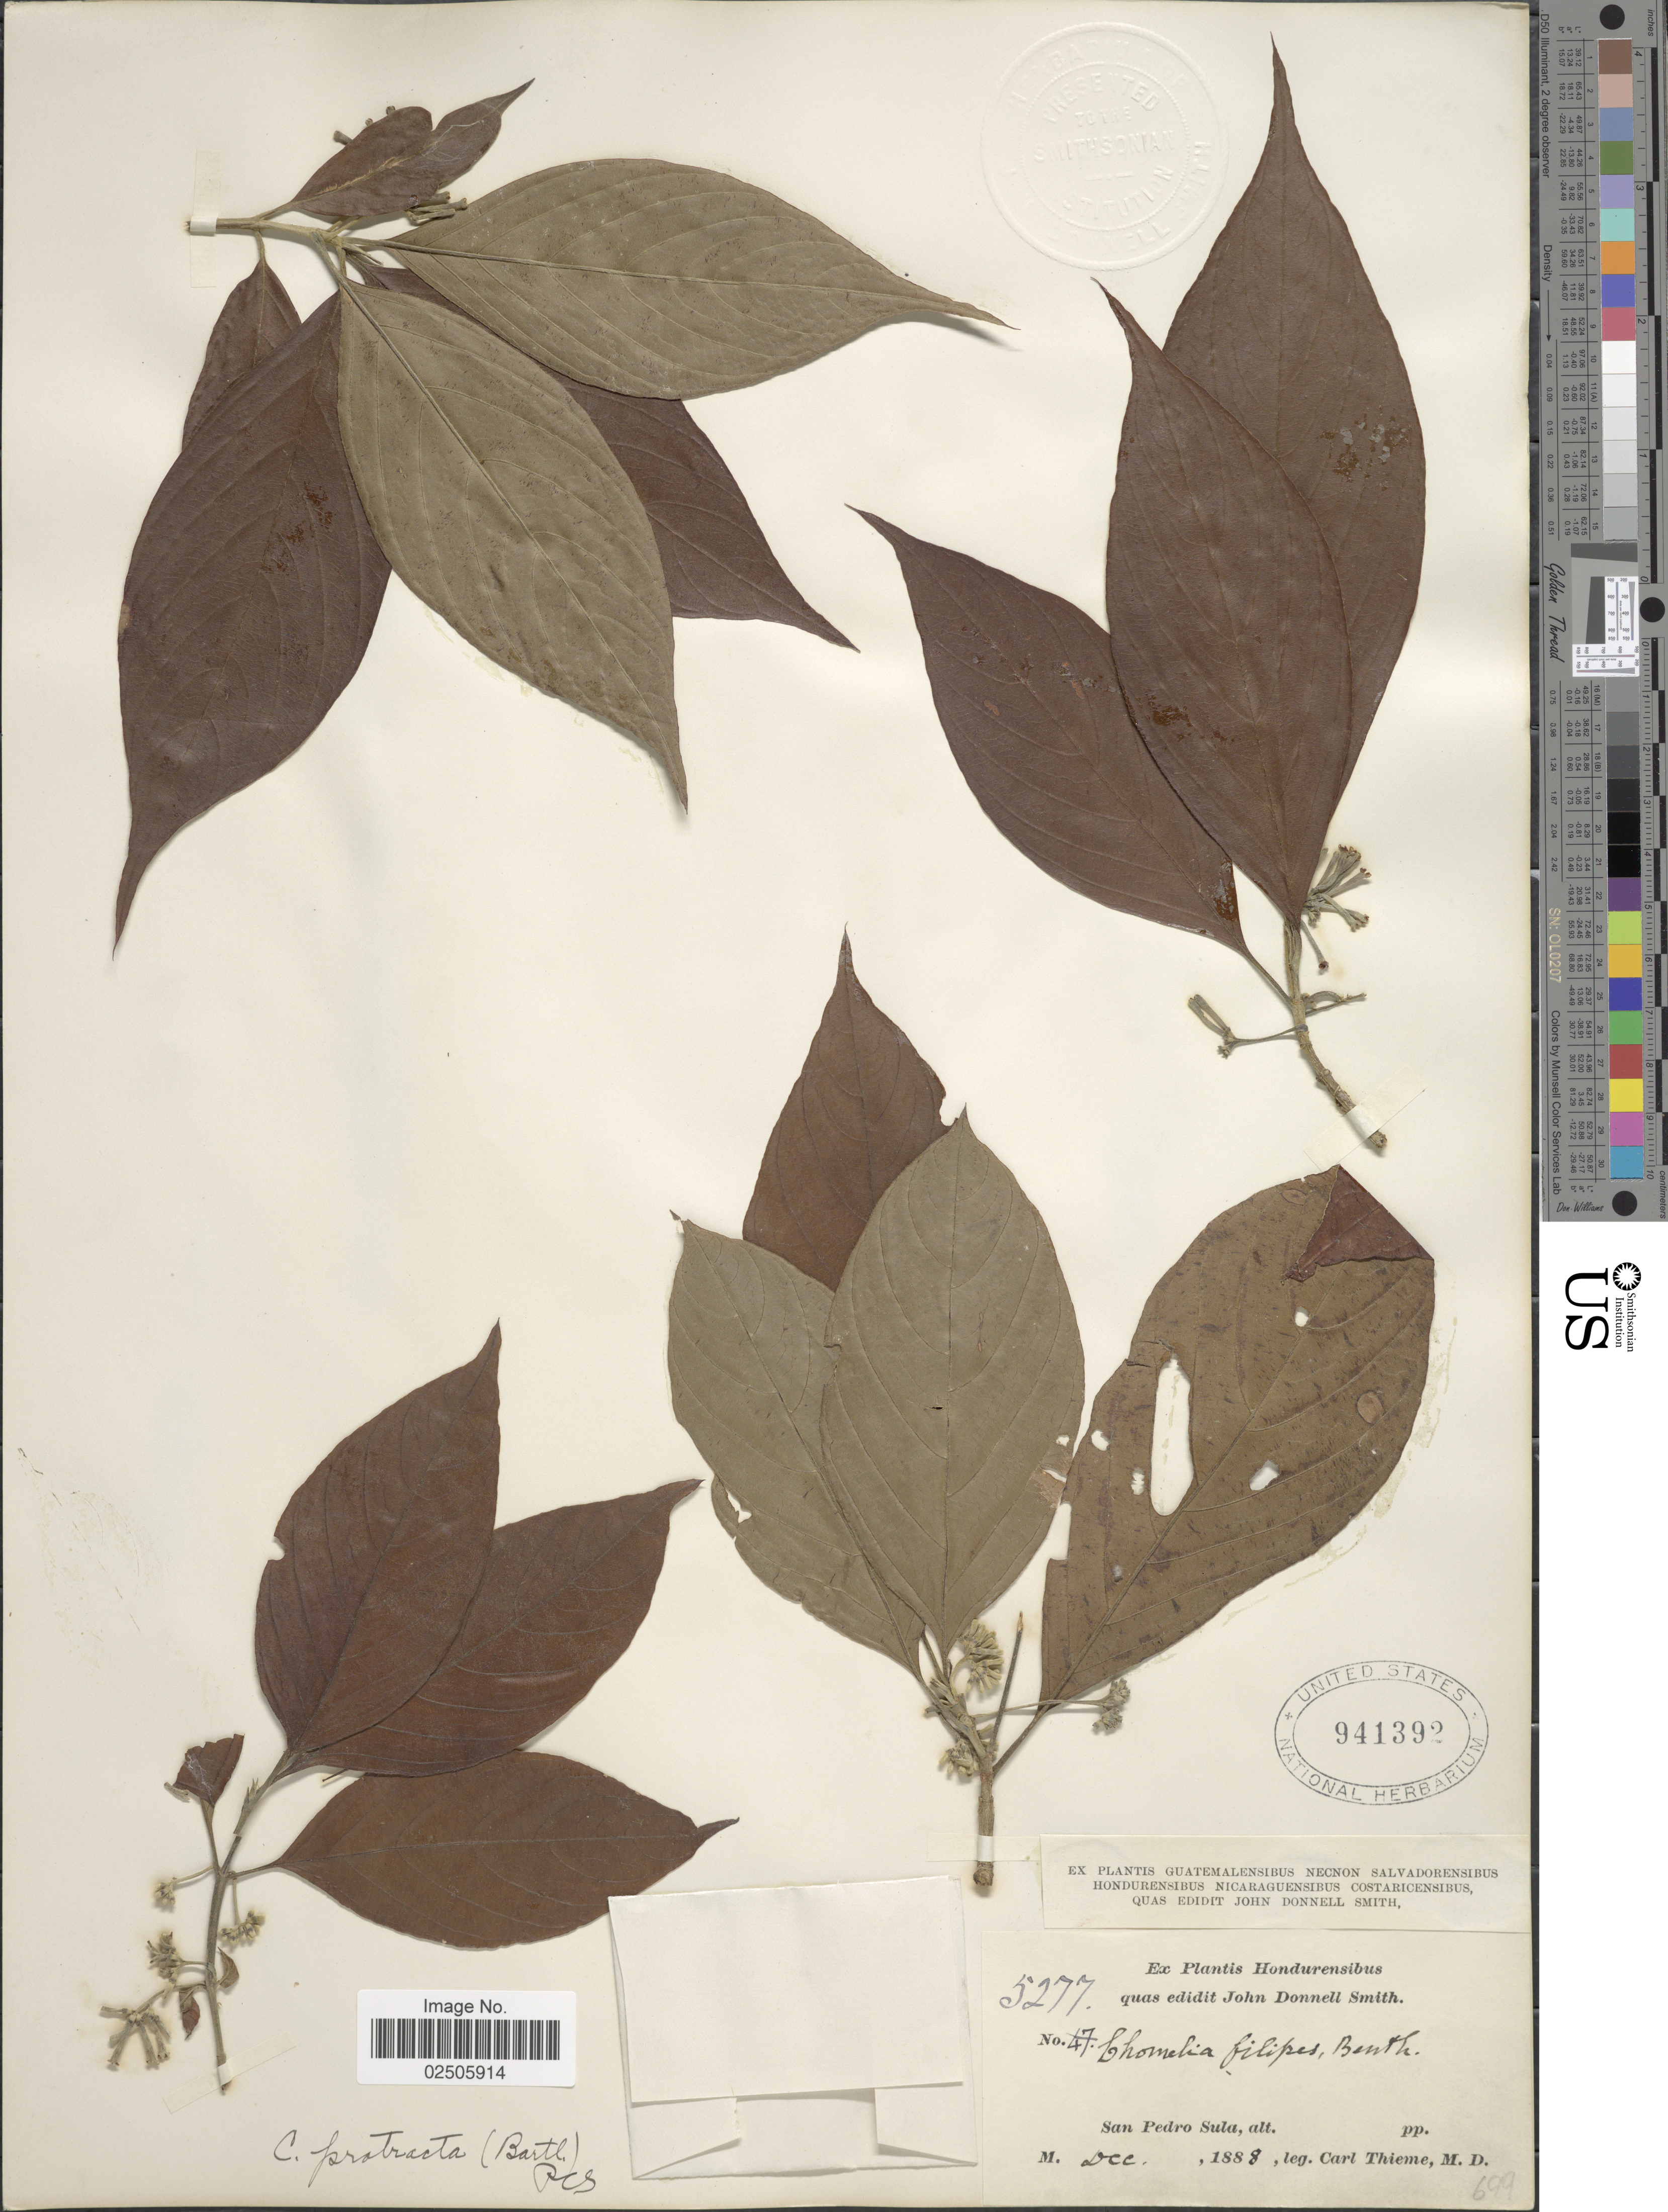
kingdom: Plantae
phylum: Tracheophyta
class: Magnoliopsida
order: Gentianales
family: Rubiaceae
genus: Chomelia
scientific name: Chomelia protracta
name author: (Bartl. ex DC.) Standl.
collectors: C. Thieme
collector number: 5277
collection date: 1888-12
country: Honduras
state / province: Cortés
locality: San Pedro Sula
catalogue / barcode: US 941392